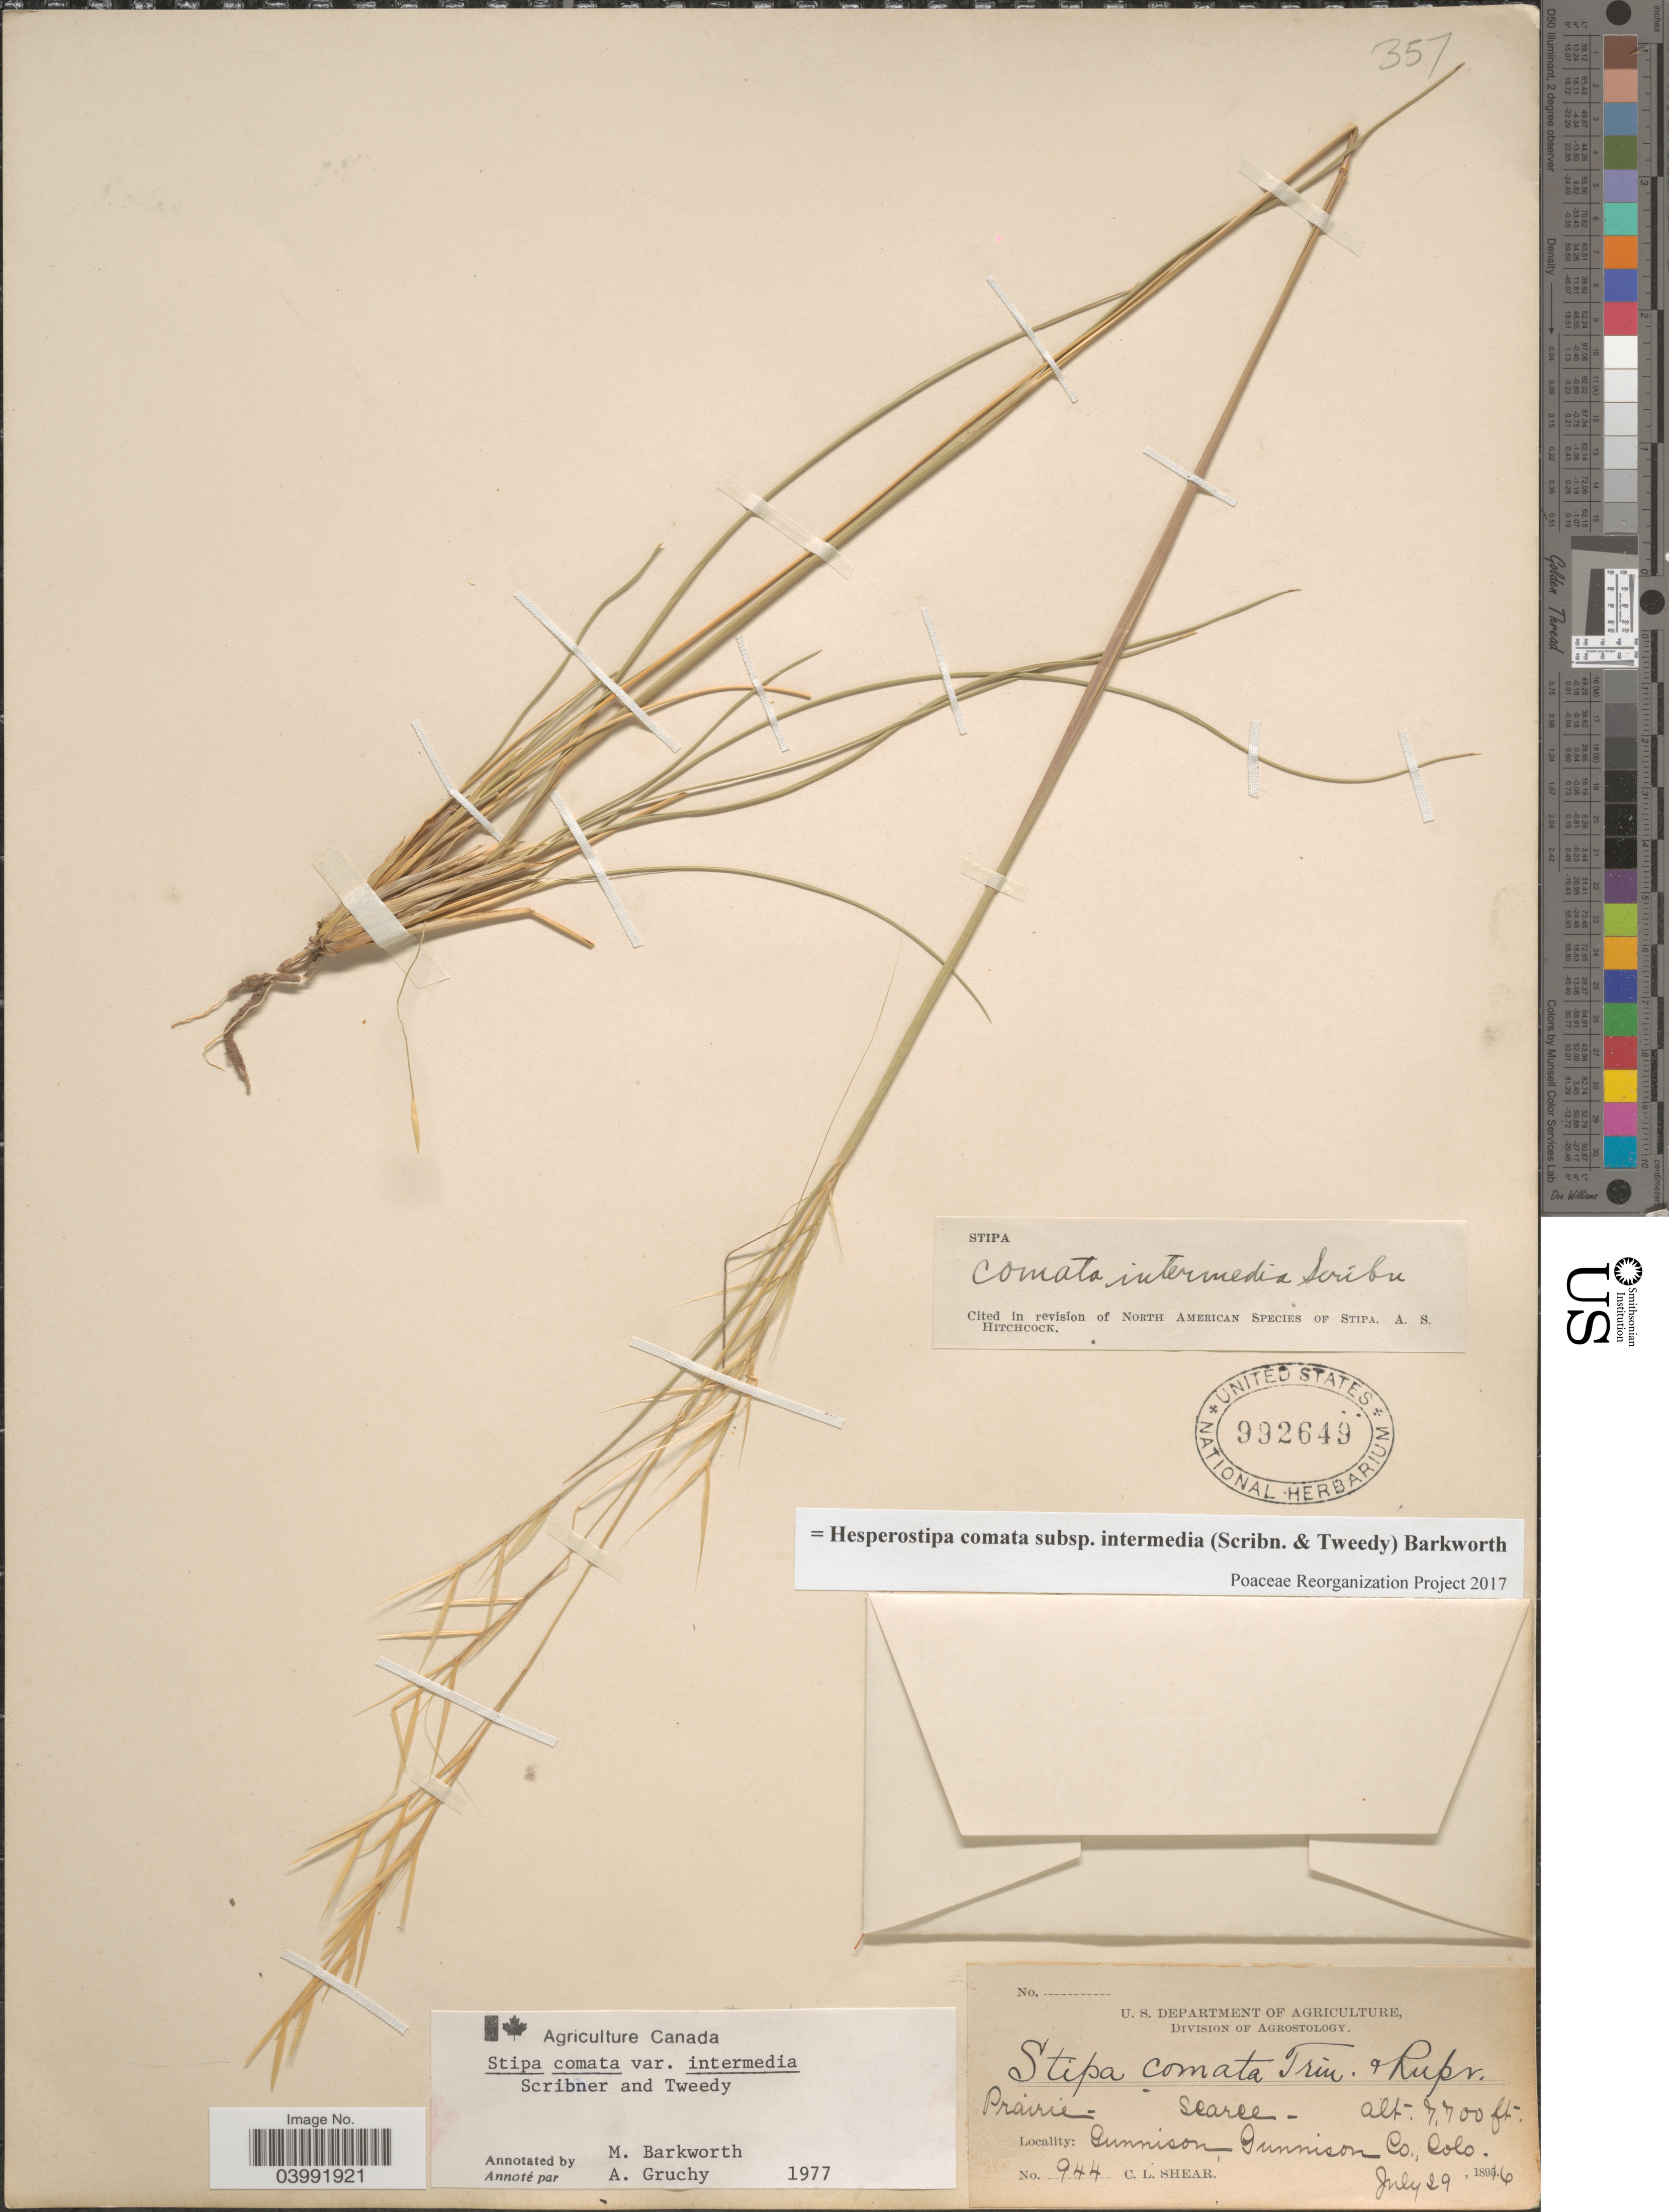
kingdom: Plantae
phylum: Tracheophyta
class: Liliopsida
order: Poales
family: Poaceae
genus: Hesperostipa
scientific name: Hesperostipa comata subsp. intermedia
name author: (Scribn. & Tweedy) Barkworth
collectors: C. L. Shear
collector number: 944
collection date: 1816-07-29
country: United States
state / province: Colorado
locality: Gunnison. Gunnison Co.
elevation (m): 2347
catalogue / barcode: US 992649